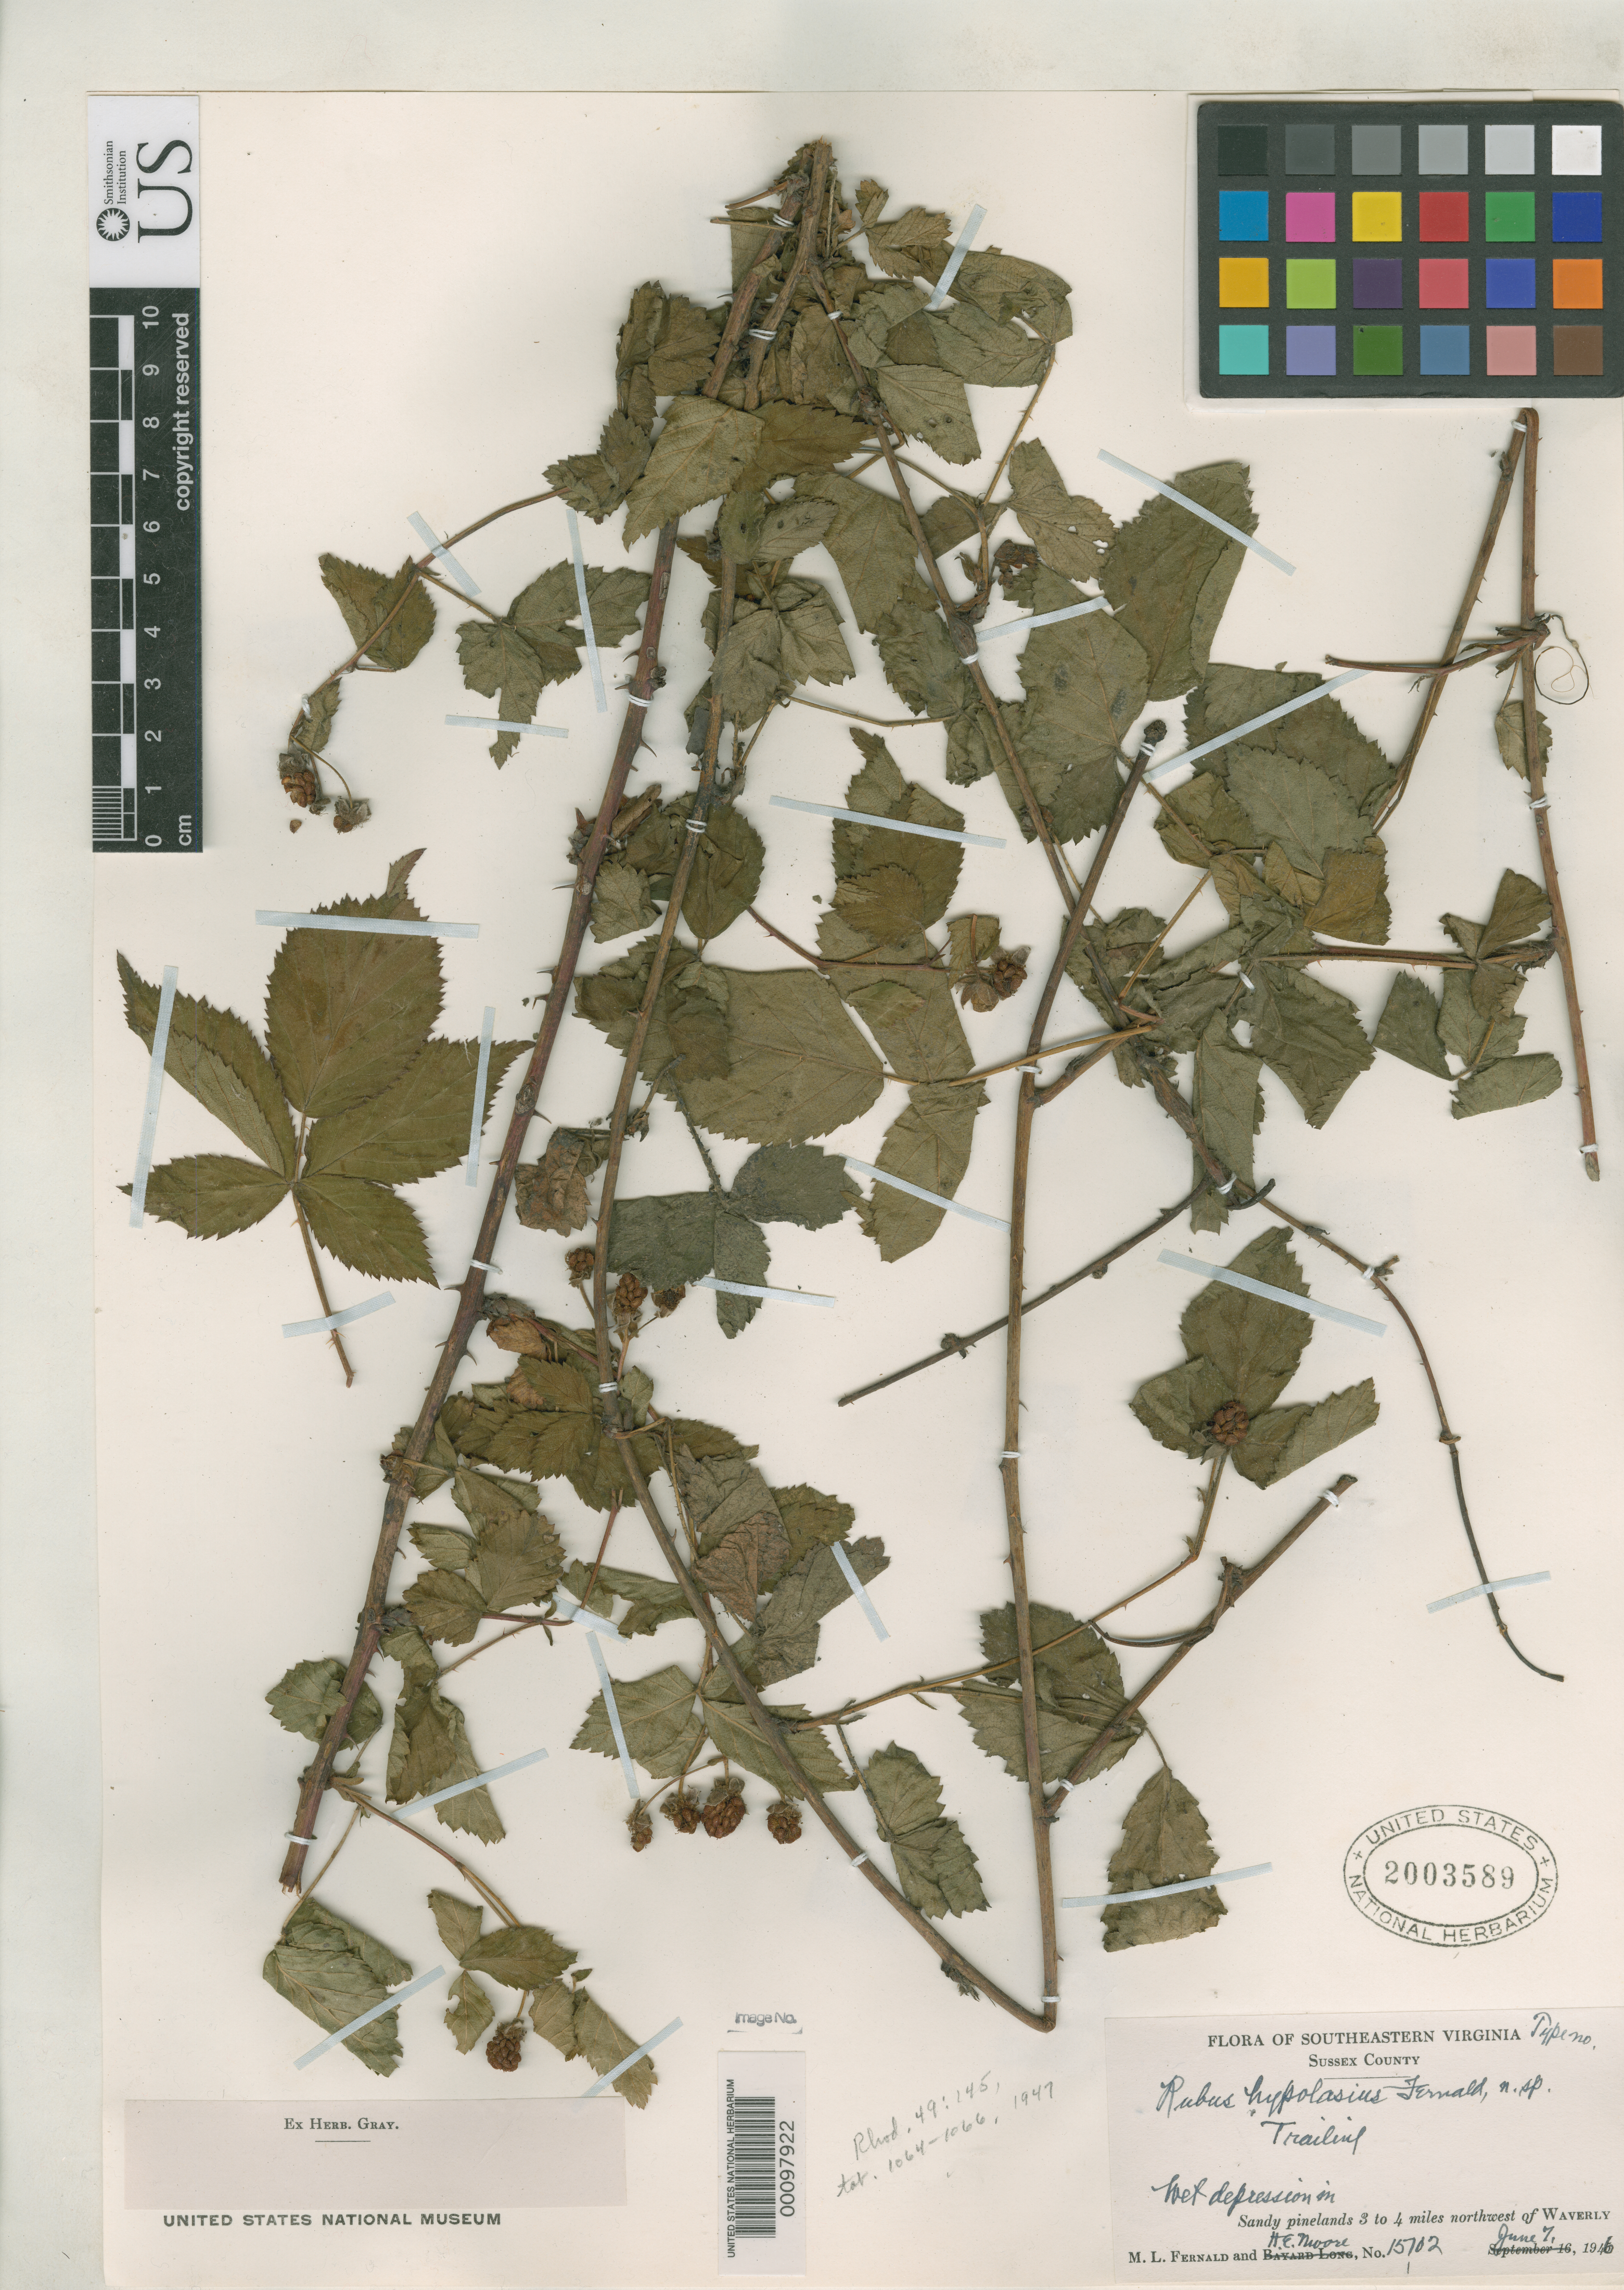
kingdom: Plantae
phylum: Tracheophyta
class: Magnoliopsida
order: Rosales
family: Rosaceae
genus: Rubus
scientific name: Rubus hypolasius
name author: Fernald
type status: Isotype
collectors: M. L. Fernald & H. E. Moore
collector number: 15102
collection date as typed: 07 Jun 1946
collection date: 1946-06-07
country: United States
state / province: Virginia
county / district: Sussex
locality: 3-4 mi NW of Waverly.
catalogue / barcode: US 2003589